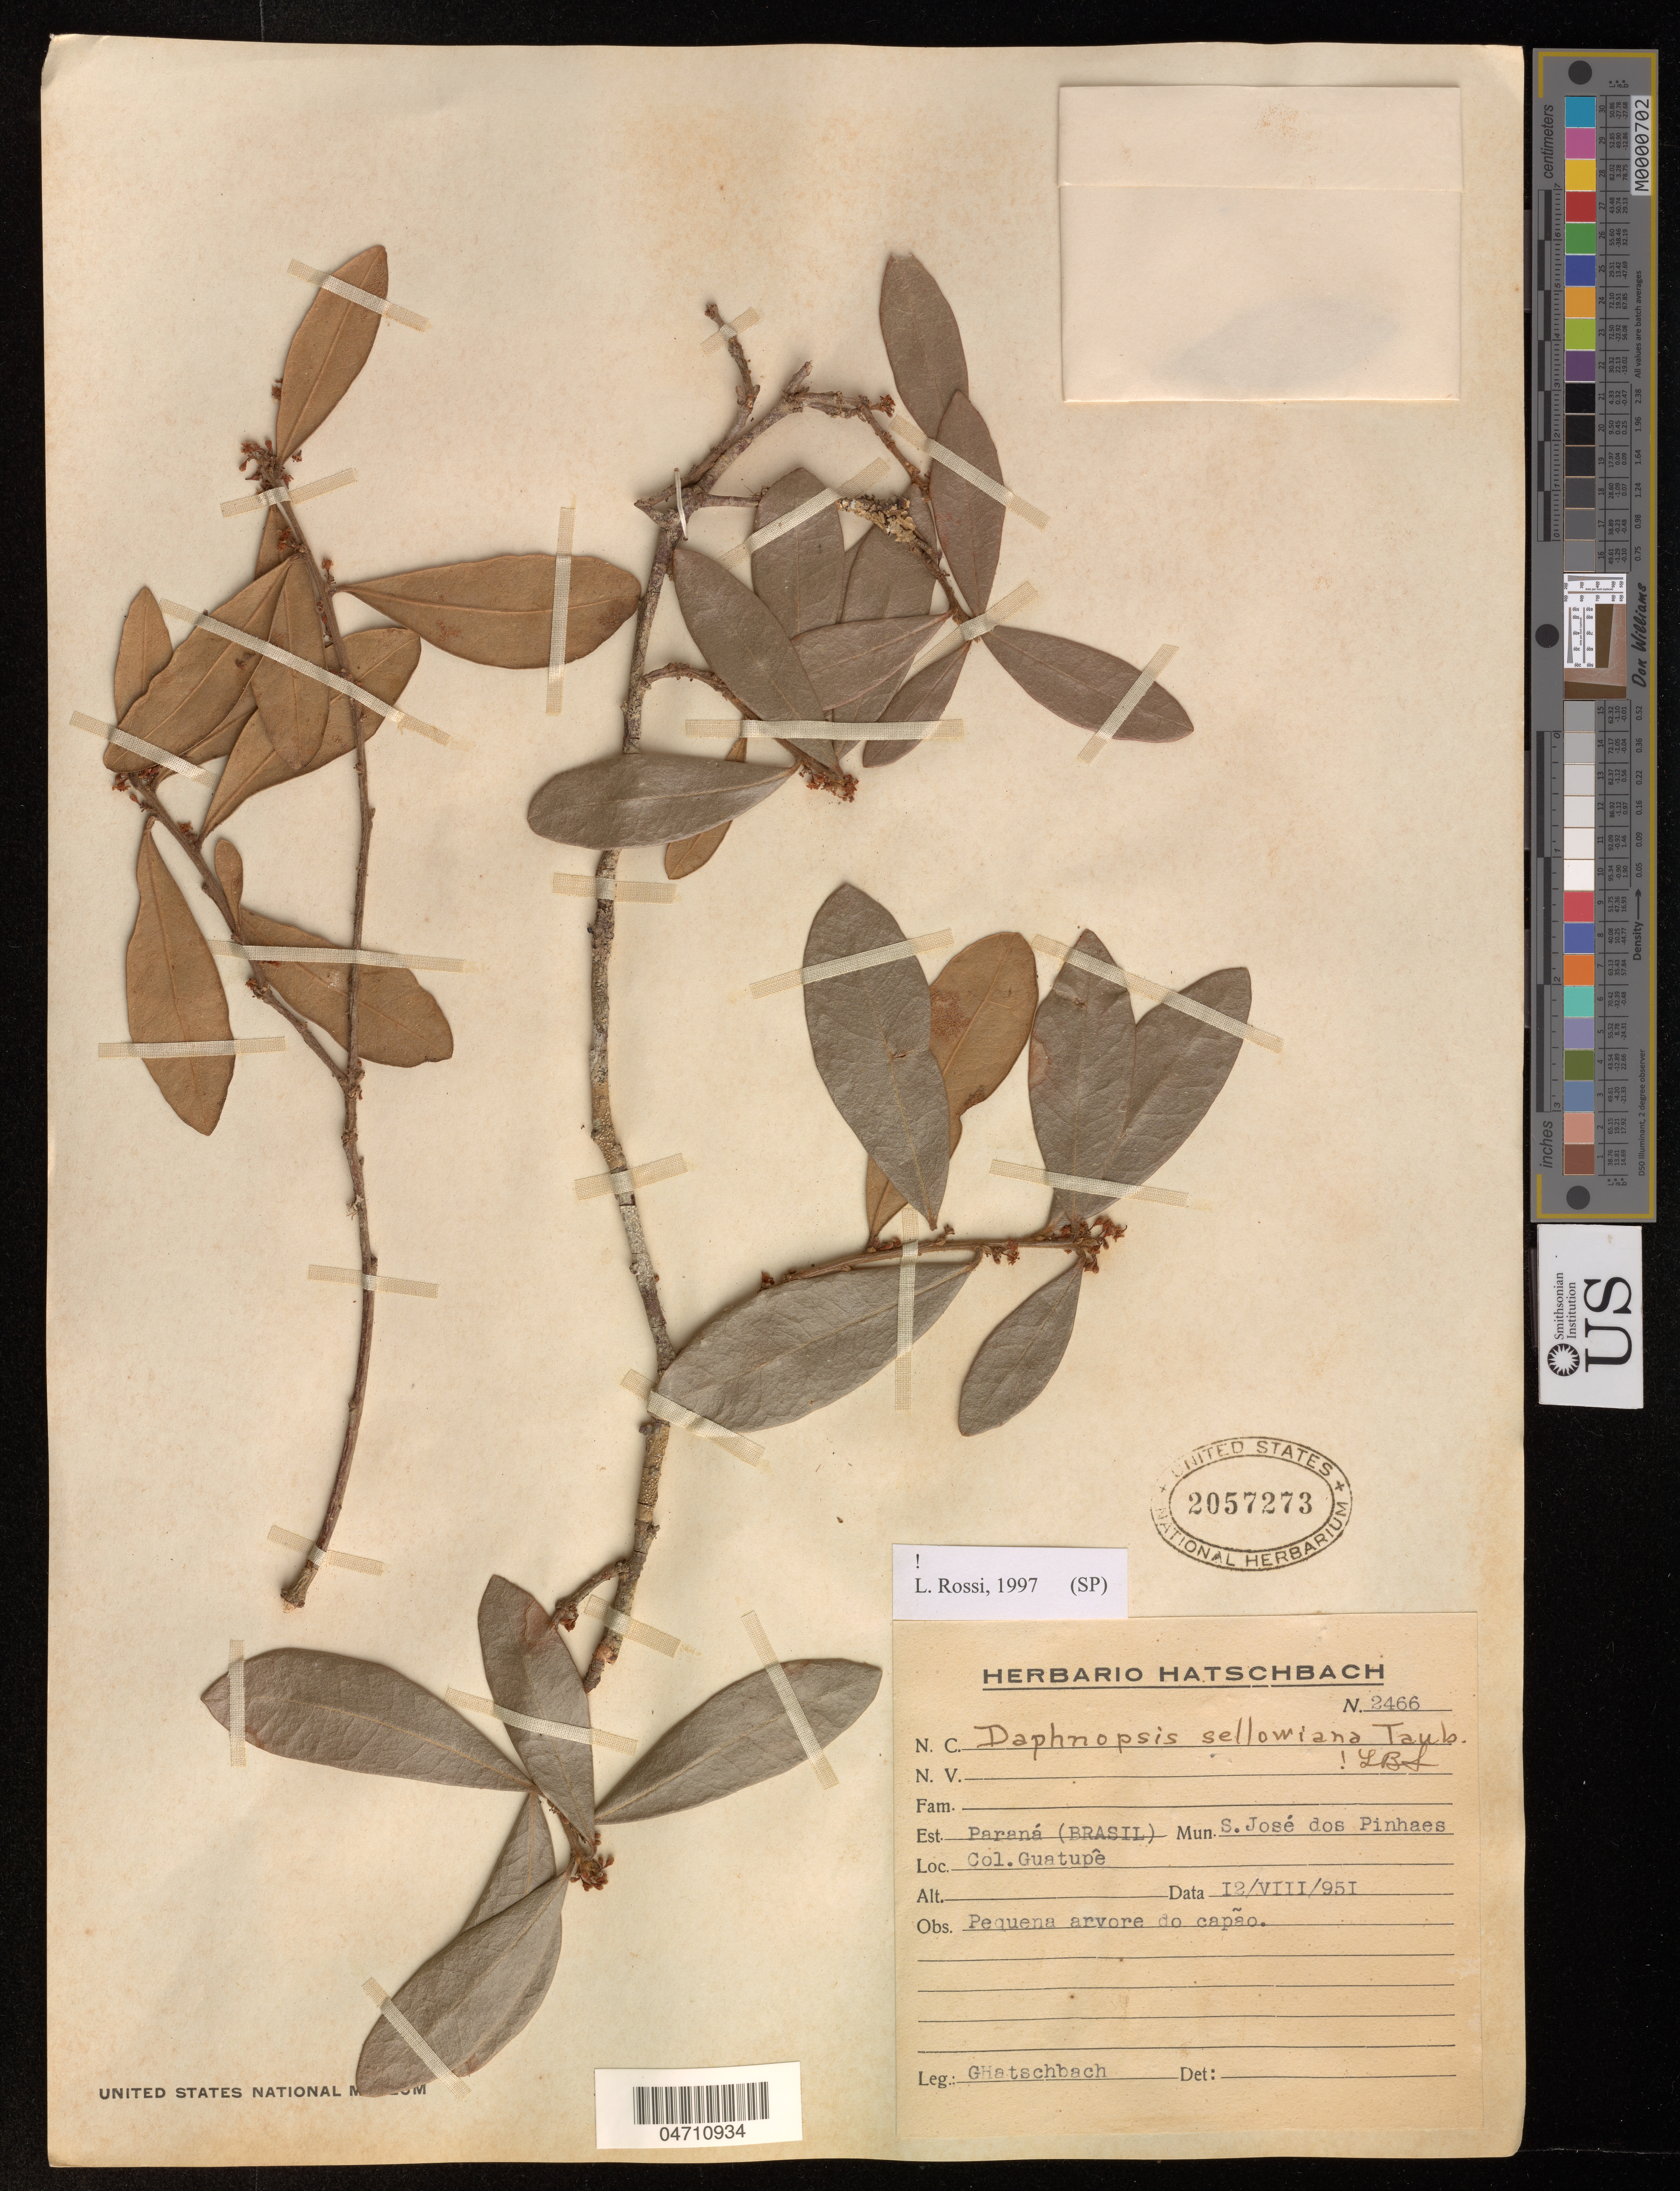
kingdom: Plantae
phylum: Tracheophyta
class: Magnoliopsida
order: Malvales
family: Thymelaeaceae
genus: Daphnopsis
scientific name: Daphnopsis sellowiana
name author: Taub.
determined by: Rossi, L.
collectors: G. Hatschbach & J. Motta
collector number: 2466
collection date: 1995-08-12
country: Brazil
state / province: Paraná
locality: S. Jose dos Pinhaes. Col. Guatupe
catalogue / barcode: US 2057273